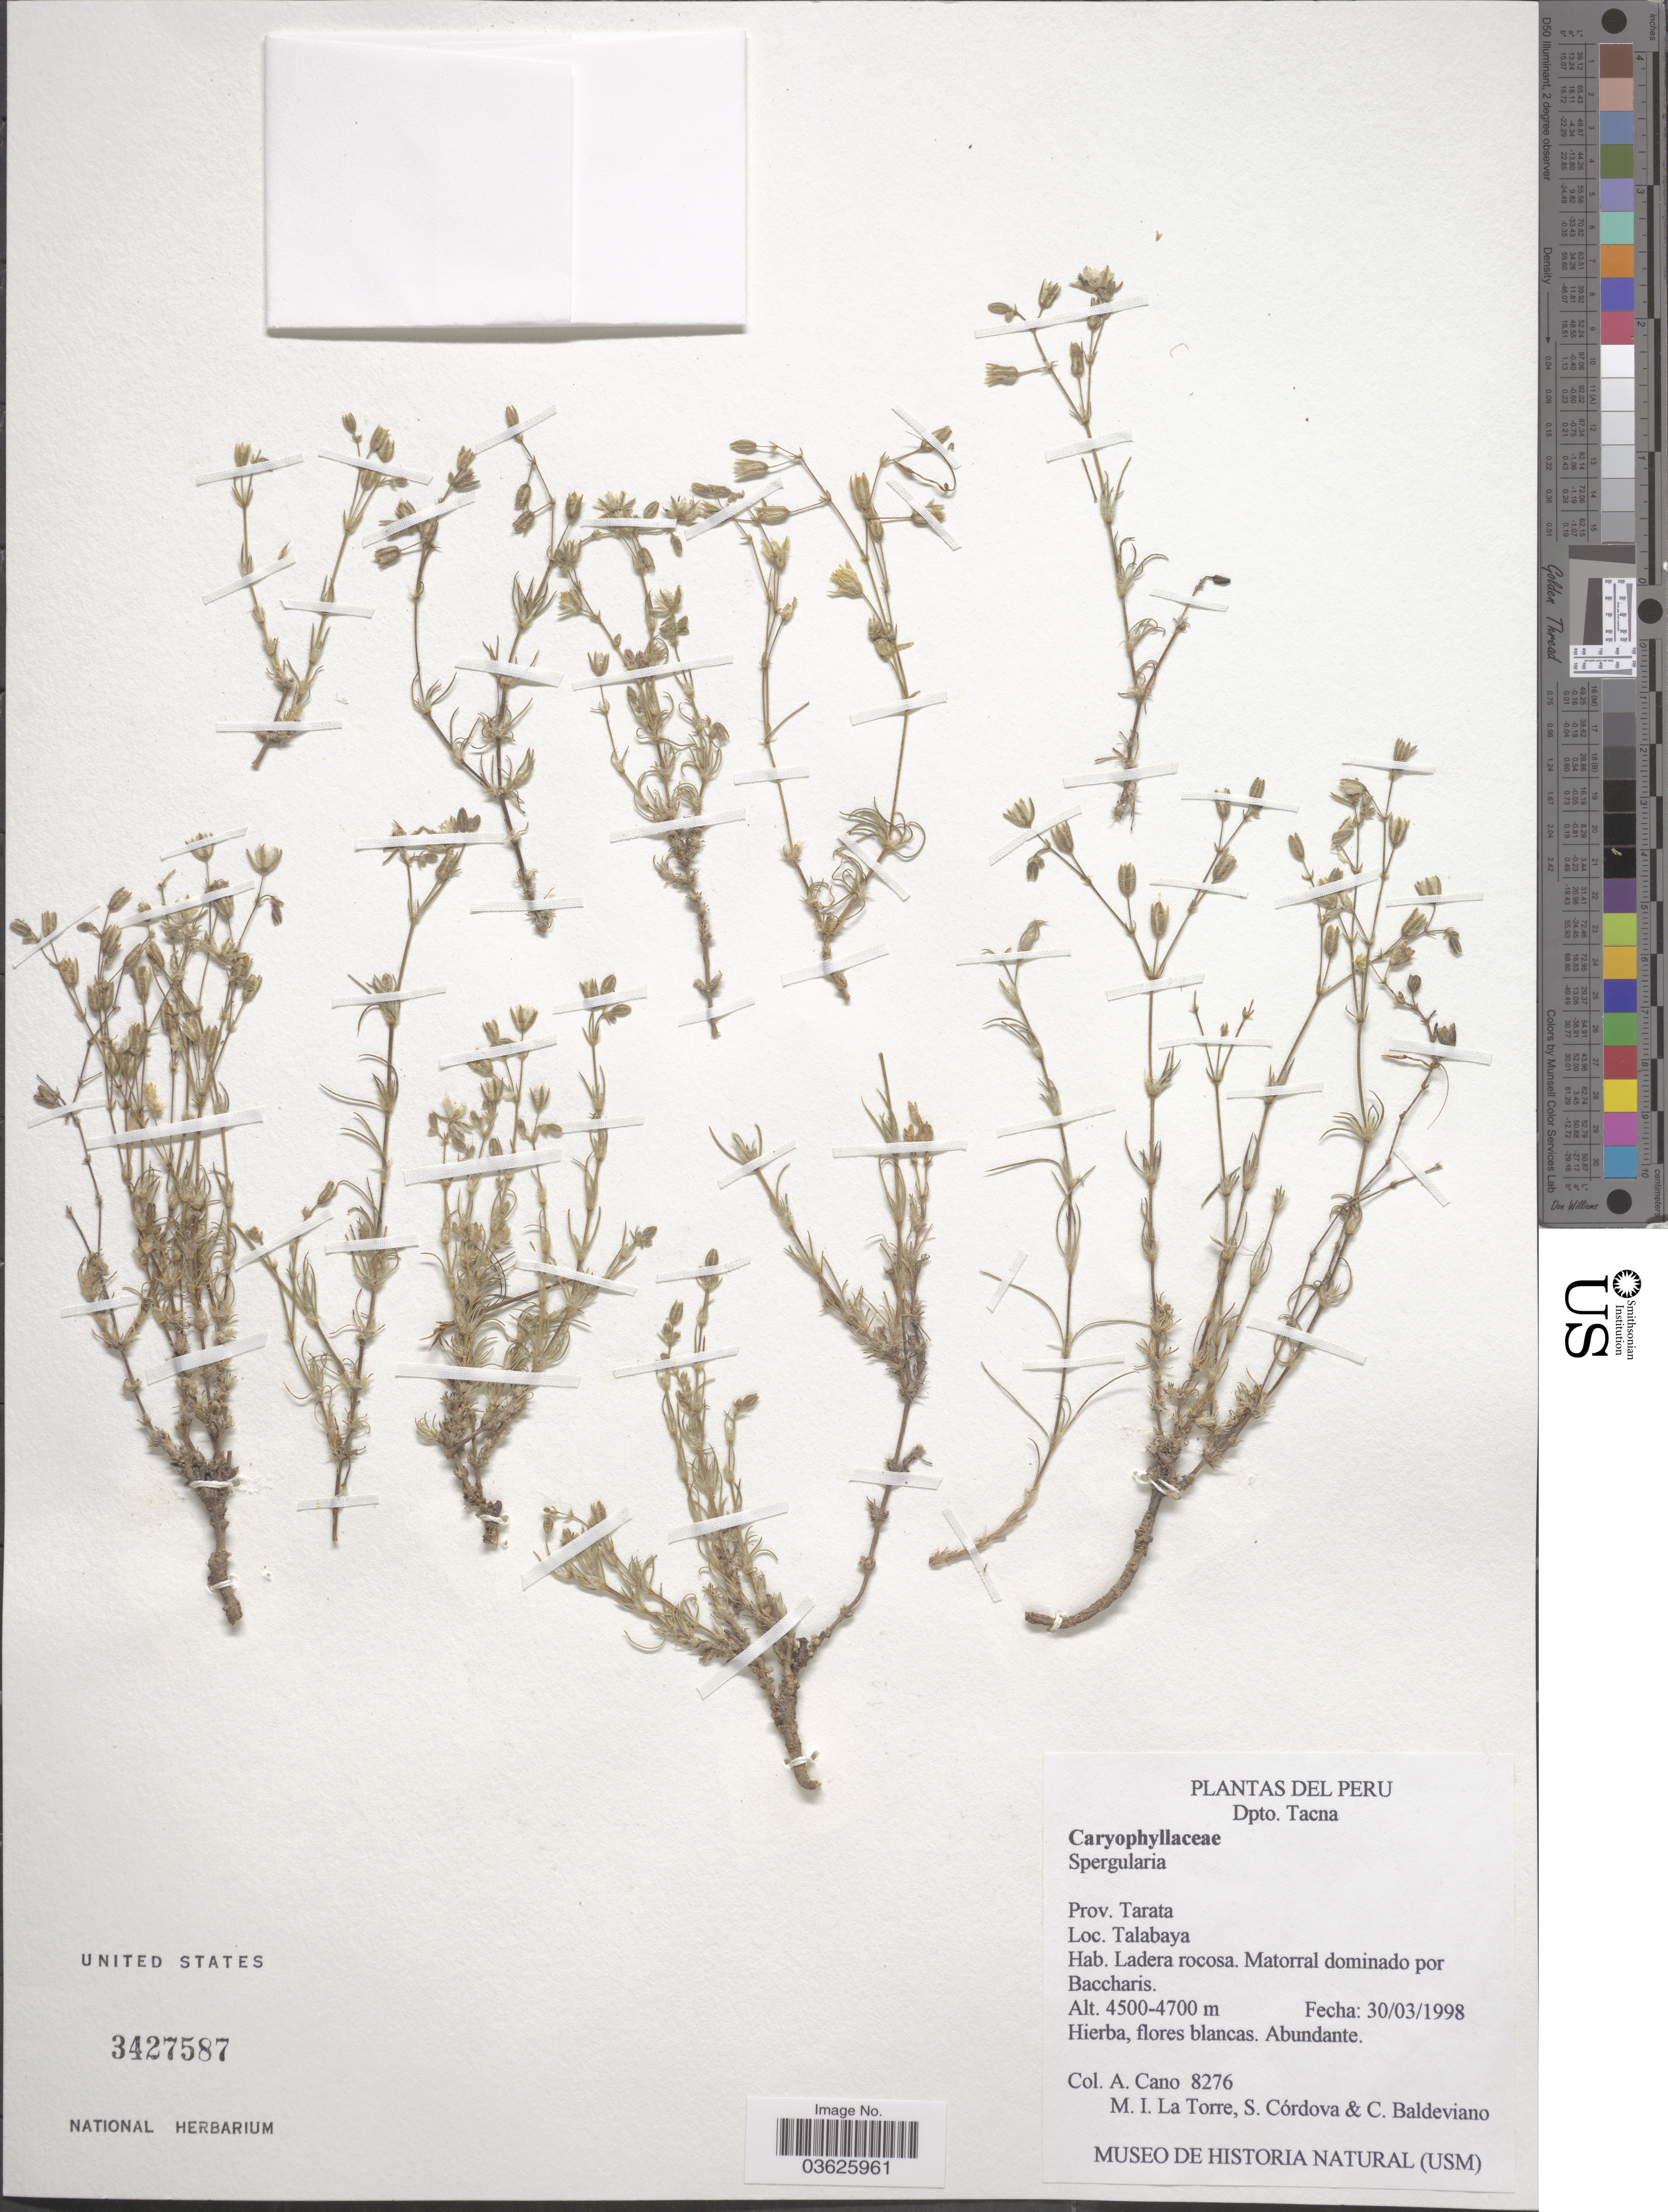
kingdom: Plantae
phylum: Tracheophyta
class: Magnoliopsida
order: Caryophyllales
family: Caryophyllaceae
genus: Spergularia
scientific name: Spergularia sp.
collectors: A. Cano, M. I. La Torre, S. Cordova & C. Baldeviano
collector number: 8276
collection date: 1998-03-30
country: Peru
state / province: Tacna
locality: Dpto. Tacna. Prov. Tarata. Talabaya.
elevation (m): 4500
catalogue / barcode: US 3427587